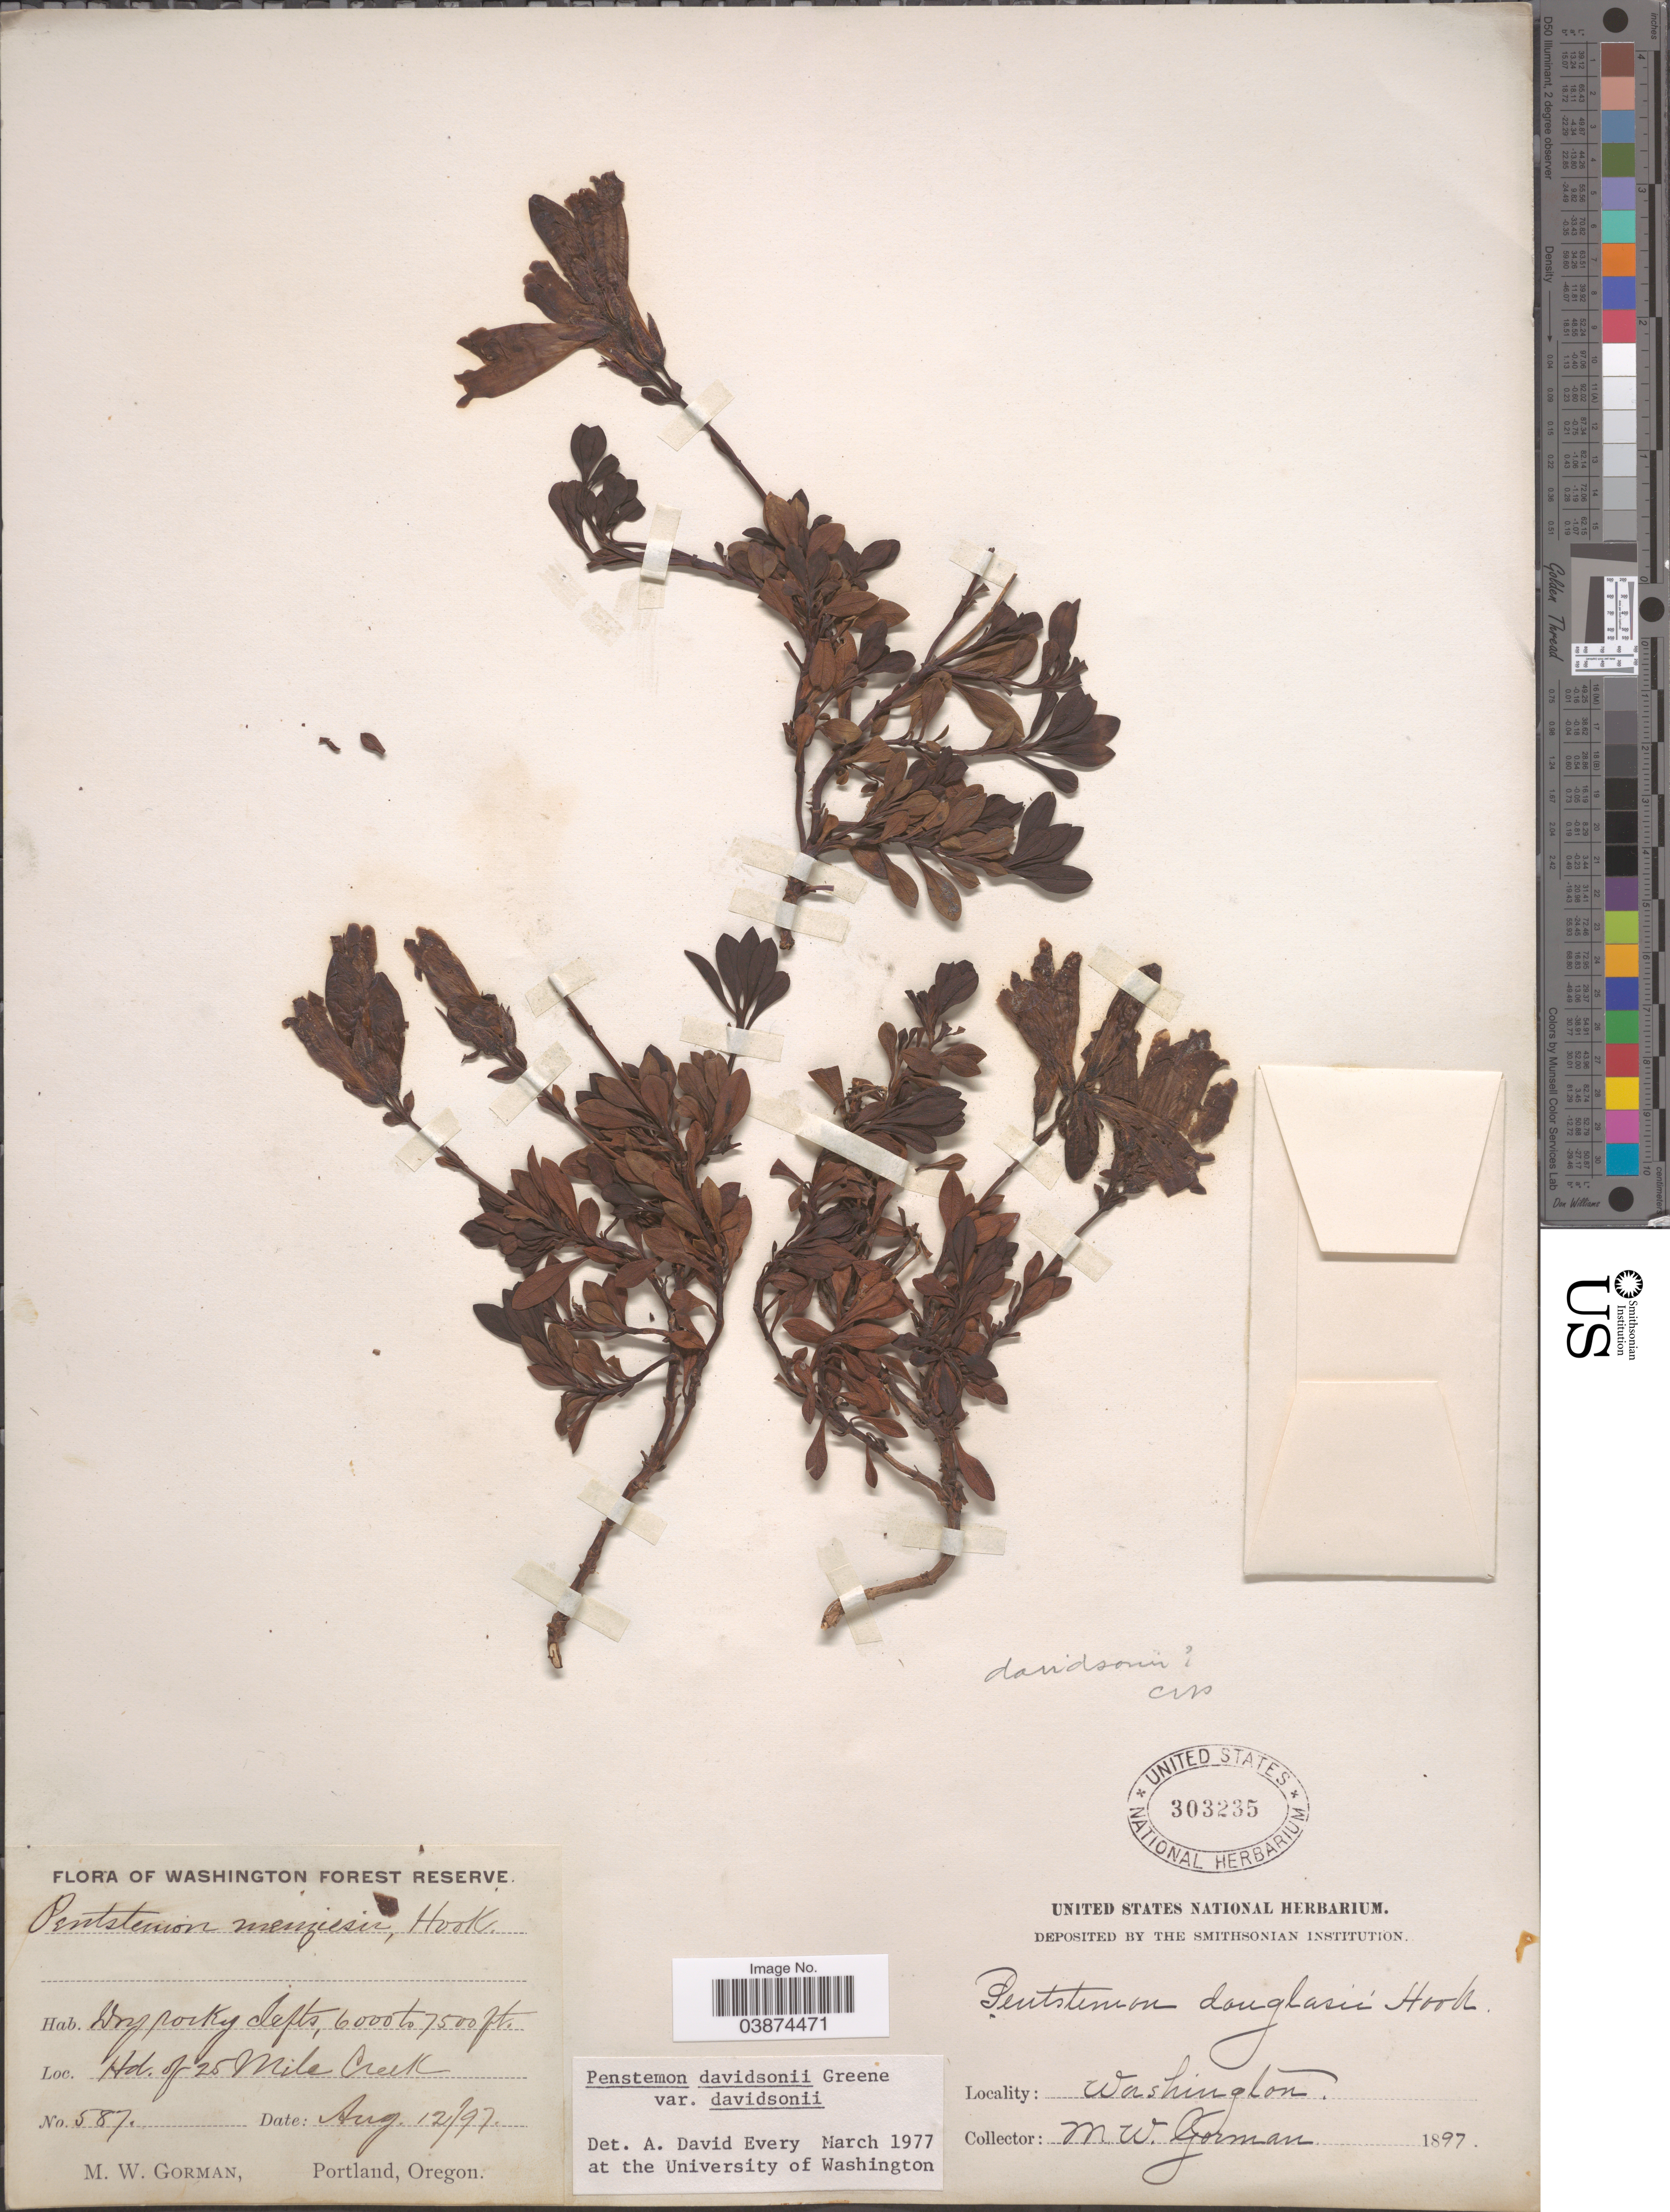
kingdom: Plantae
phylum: Tracheophyta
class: Magnoliopsida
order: Lamiales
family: Plantaginaceae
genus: Penstemon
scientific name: Penstemon davidsonii var. davidsonii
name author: Greene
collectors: M. W. Gorman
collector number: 587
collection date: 1897-08-12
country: United States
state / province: Washington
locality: Forest Reserve. Hd. of 25 Mile Creek.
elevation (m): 1829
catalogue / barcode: US 303235